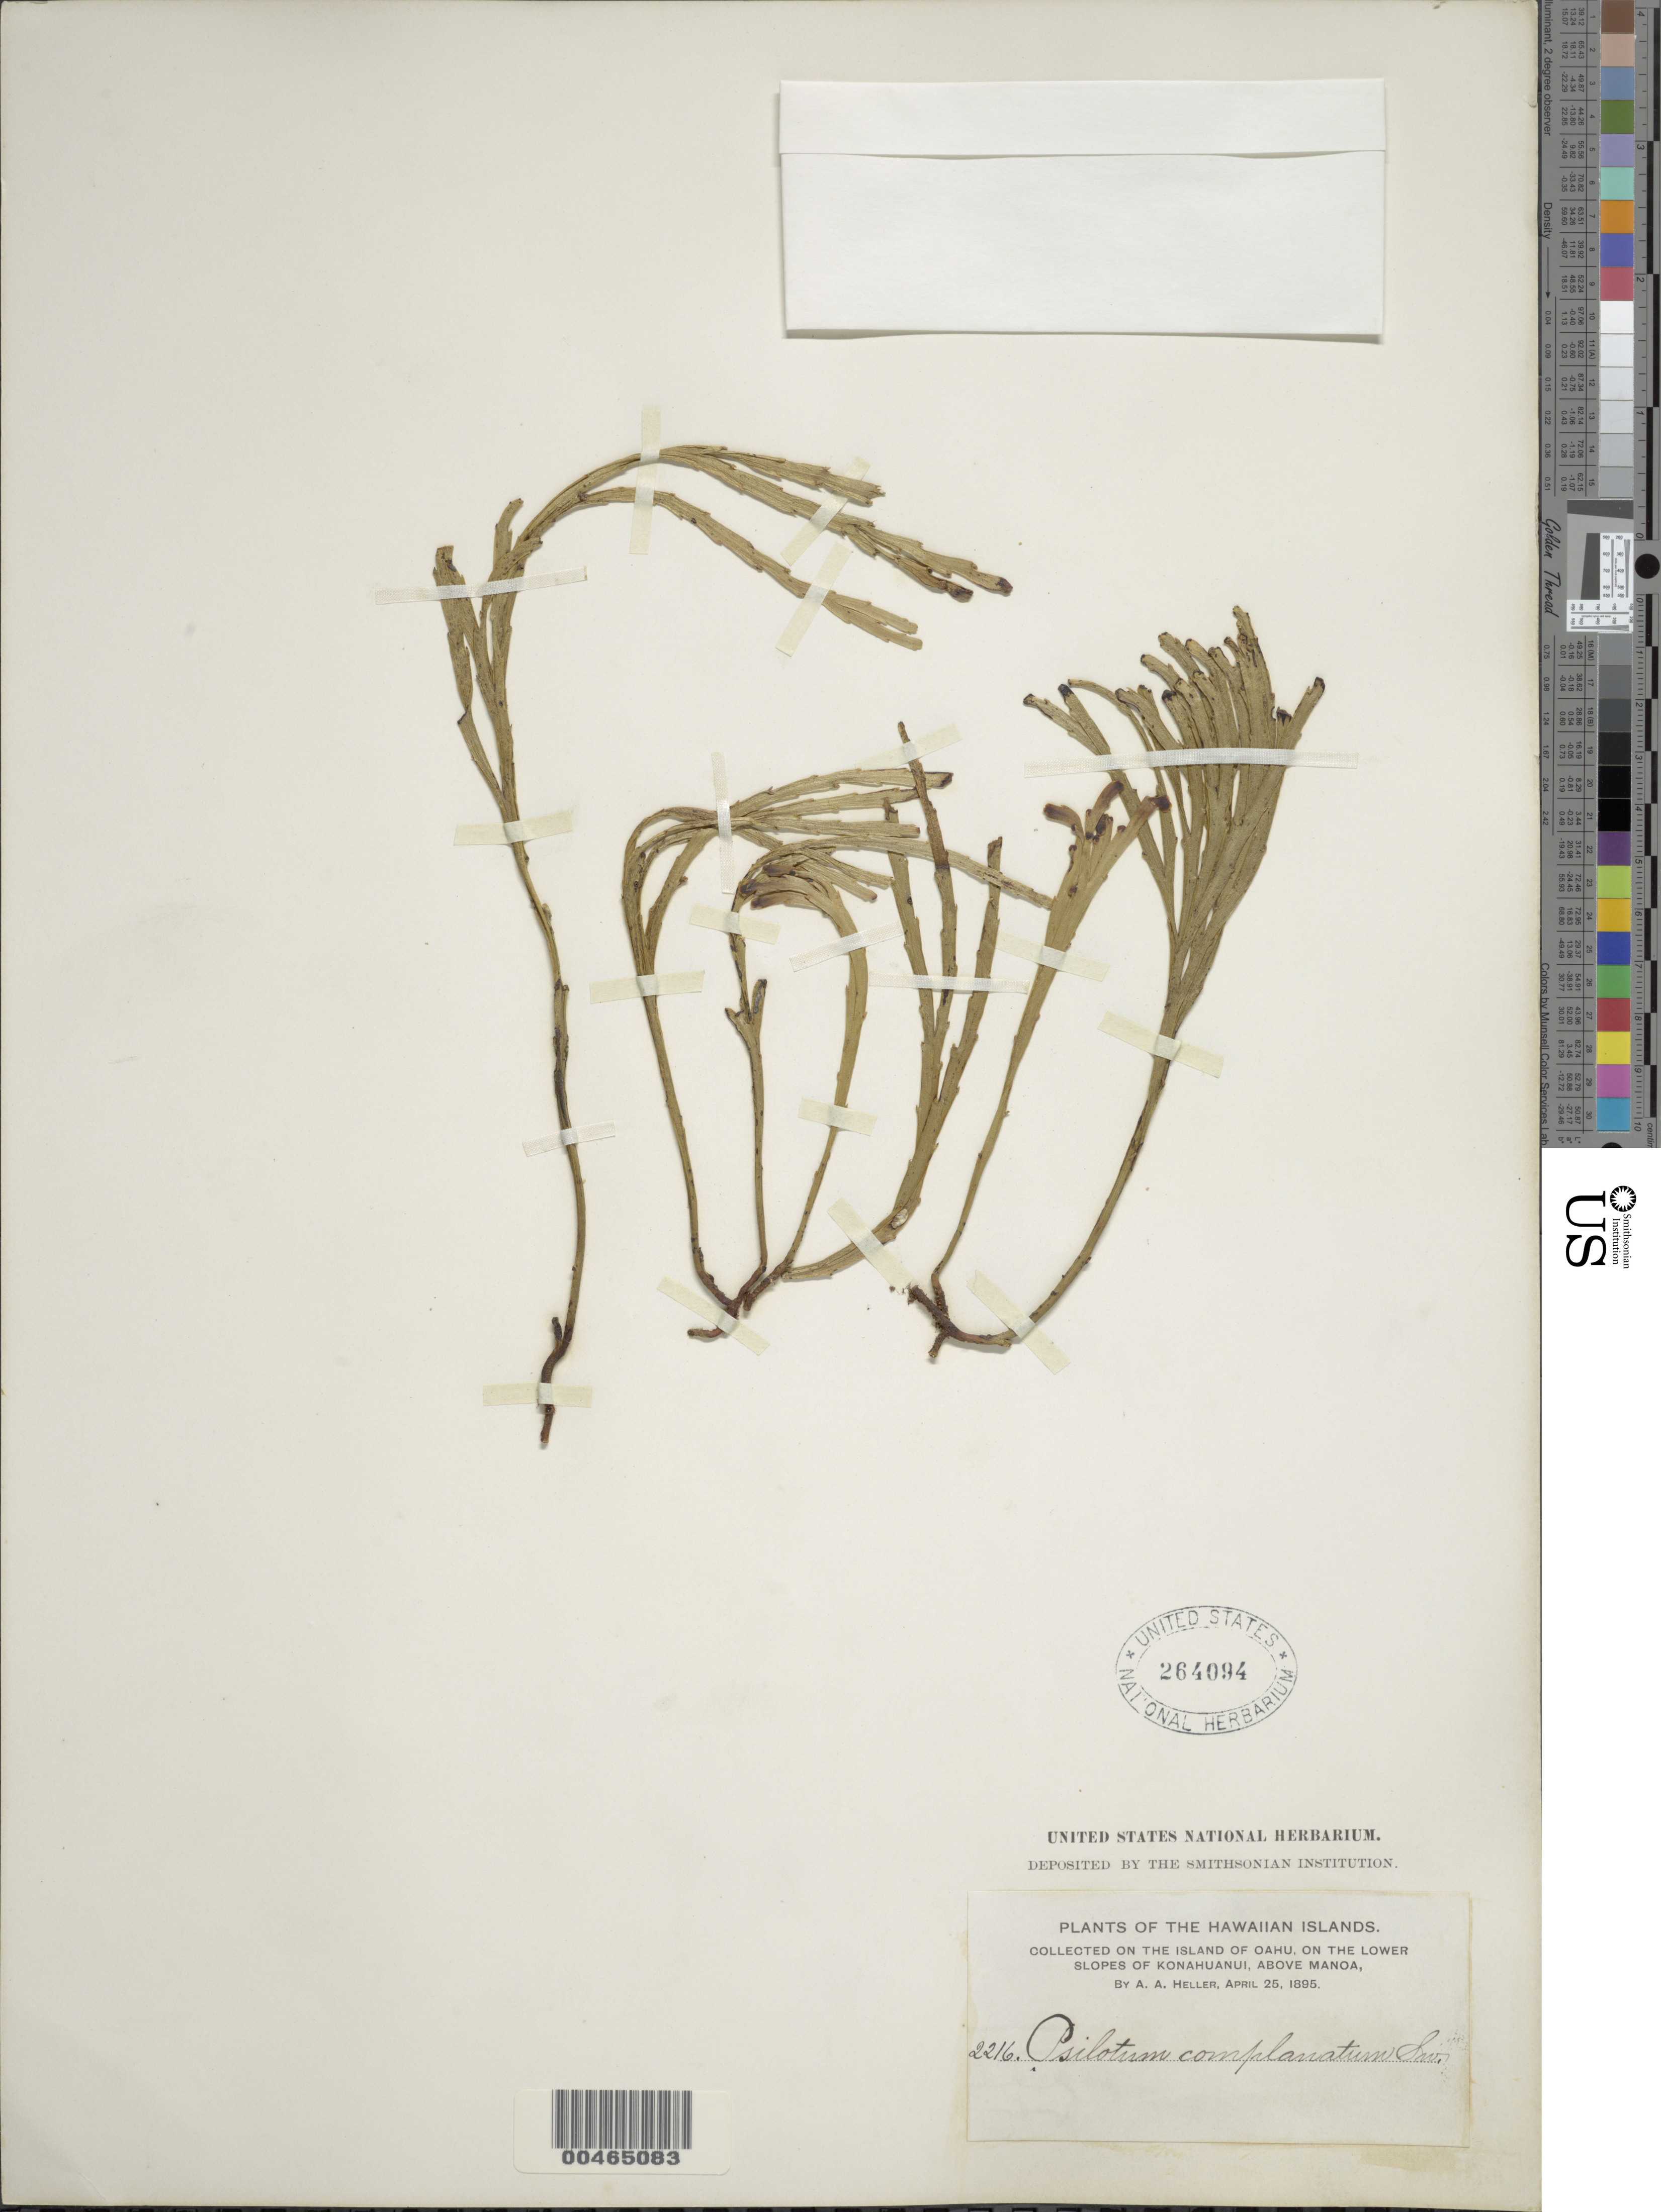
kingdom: Plantae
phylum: Tracheophyta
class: Polypodiopsida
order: Psilotales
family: Psilotaceae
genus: Psilotum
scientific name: Psilotum complanatum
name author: Sw.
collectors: A. A. Heller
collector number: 2216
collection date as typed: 25 Apr 1895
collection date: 1895-04-25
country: United States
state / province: Hawaii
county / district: Honolulu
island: Oahu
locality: On the lower slopes of Konahuanui, above Manoa, Oahu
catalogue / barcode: US 264094